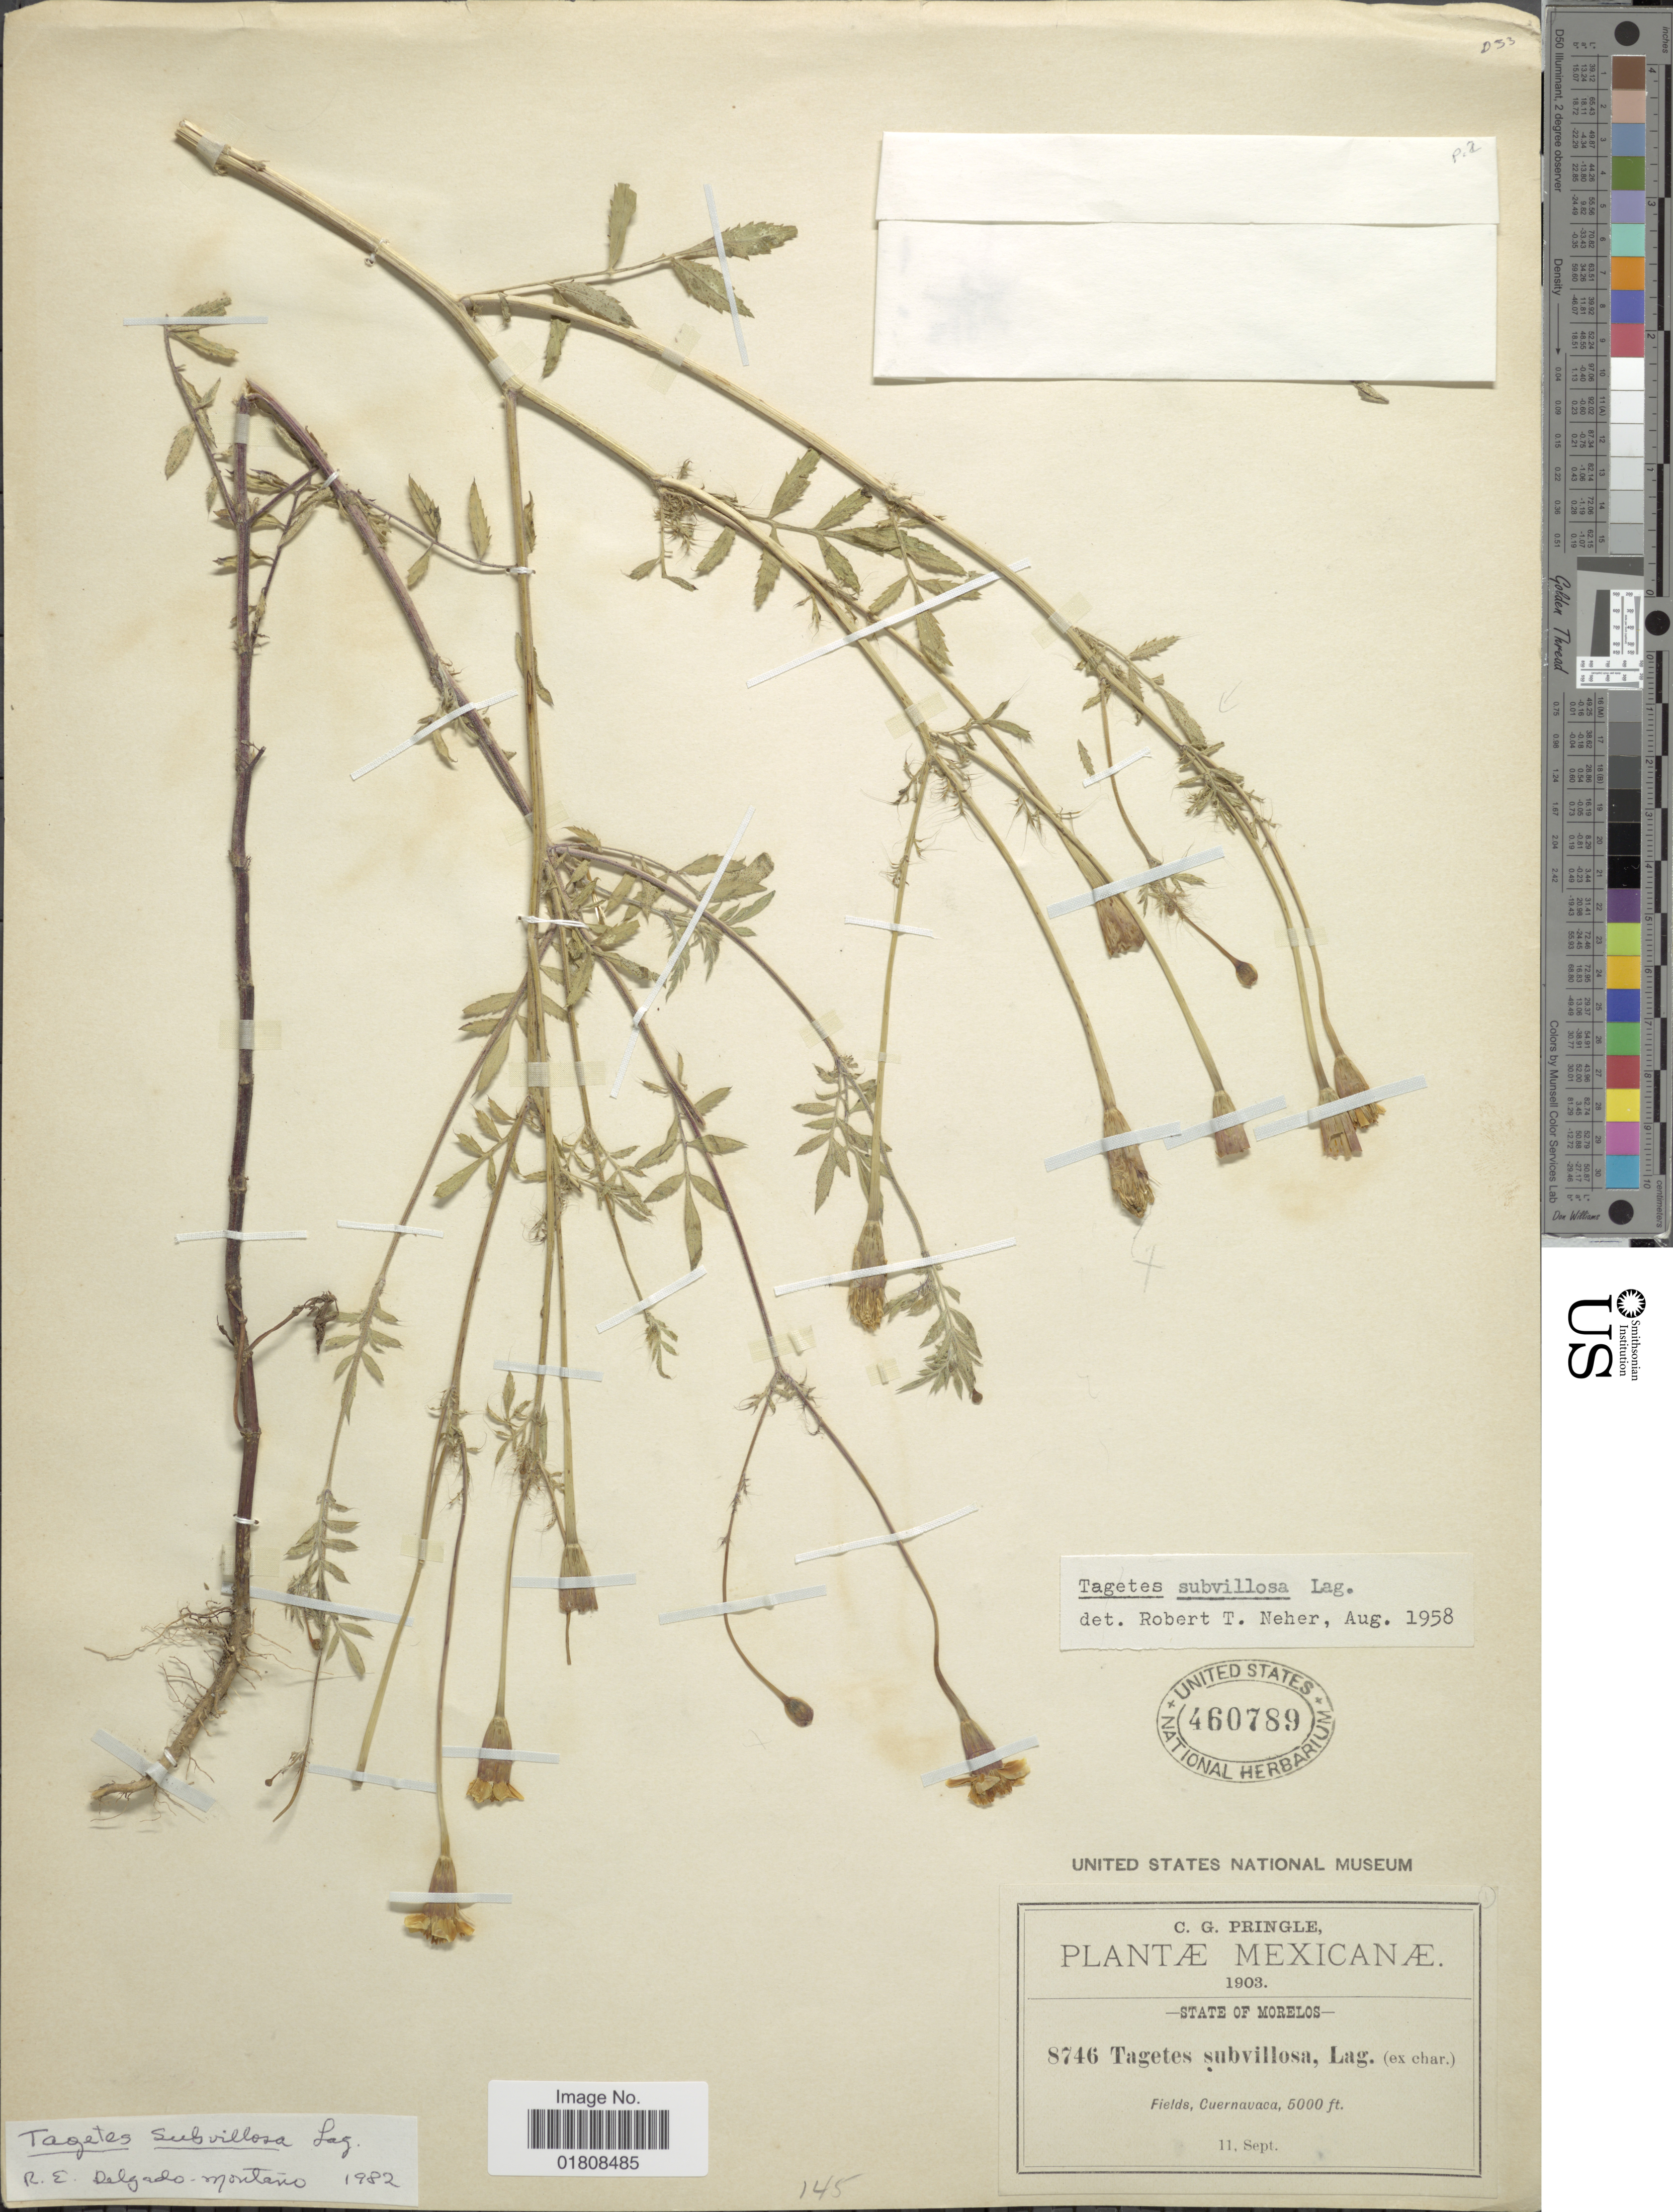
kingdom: Plantae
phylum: Tracheophyta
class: Magnoliopsida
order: Asterales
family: Asteraceae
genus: Tagetes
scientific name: Tagetes subvillosa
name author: Lag.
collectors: C. G. Pringle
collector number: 8746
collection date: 1903-09-11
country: Mexico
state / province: Morelos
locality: Cuernavaca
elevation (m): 1524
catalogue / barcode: US 460789